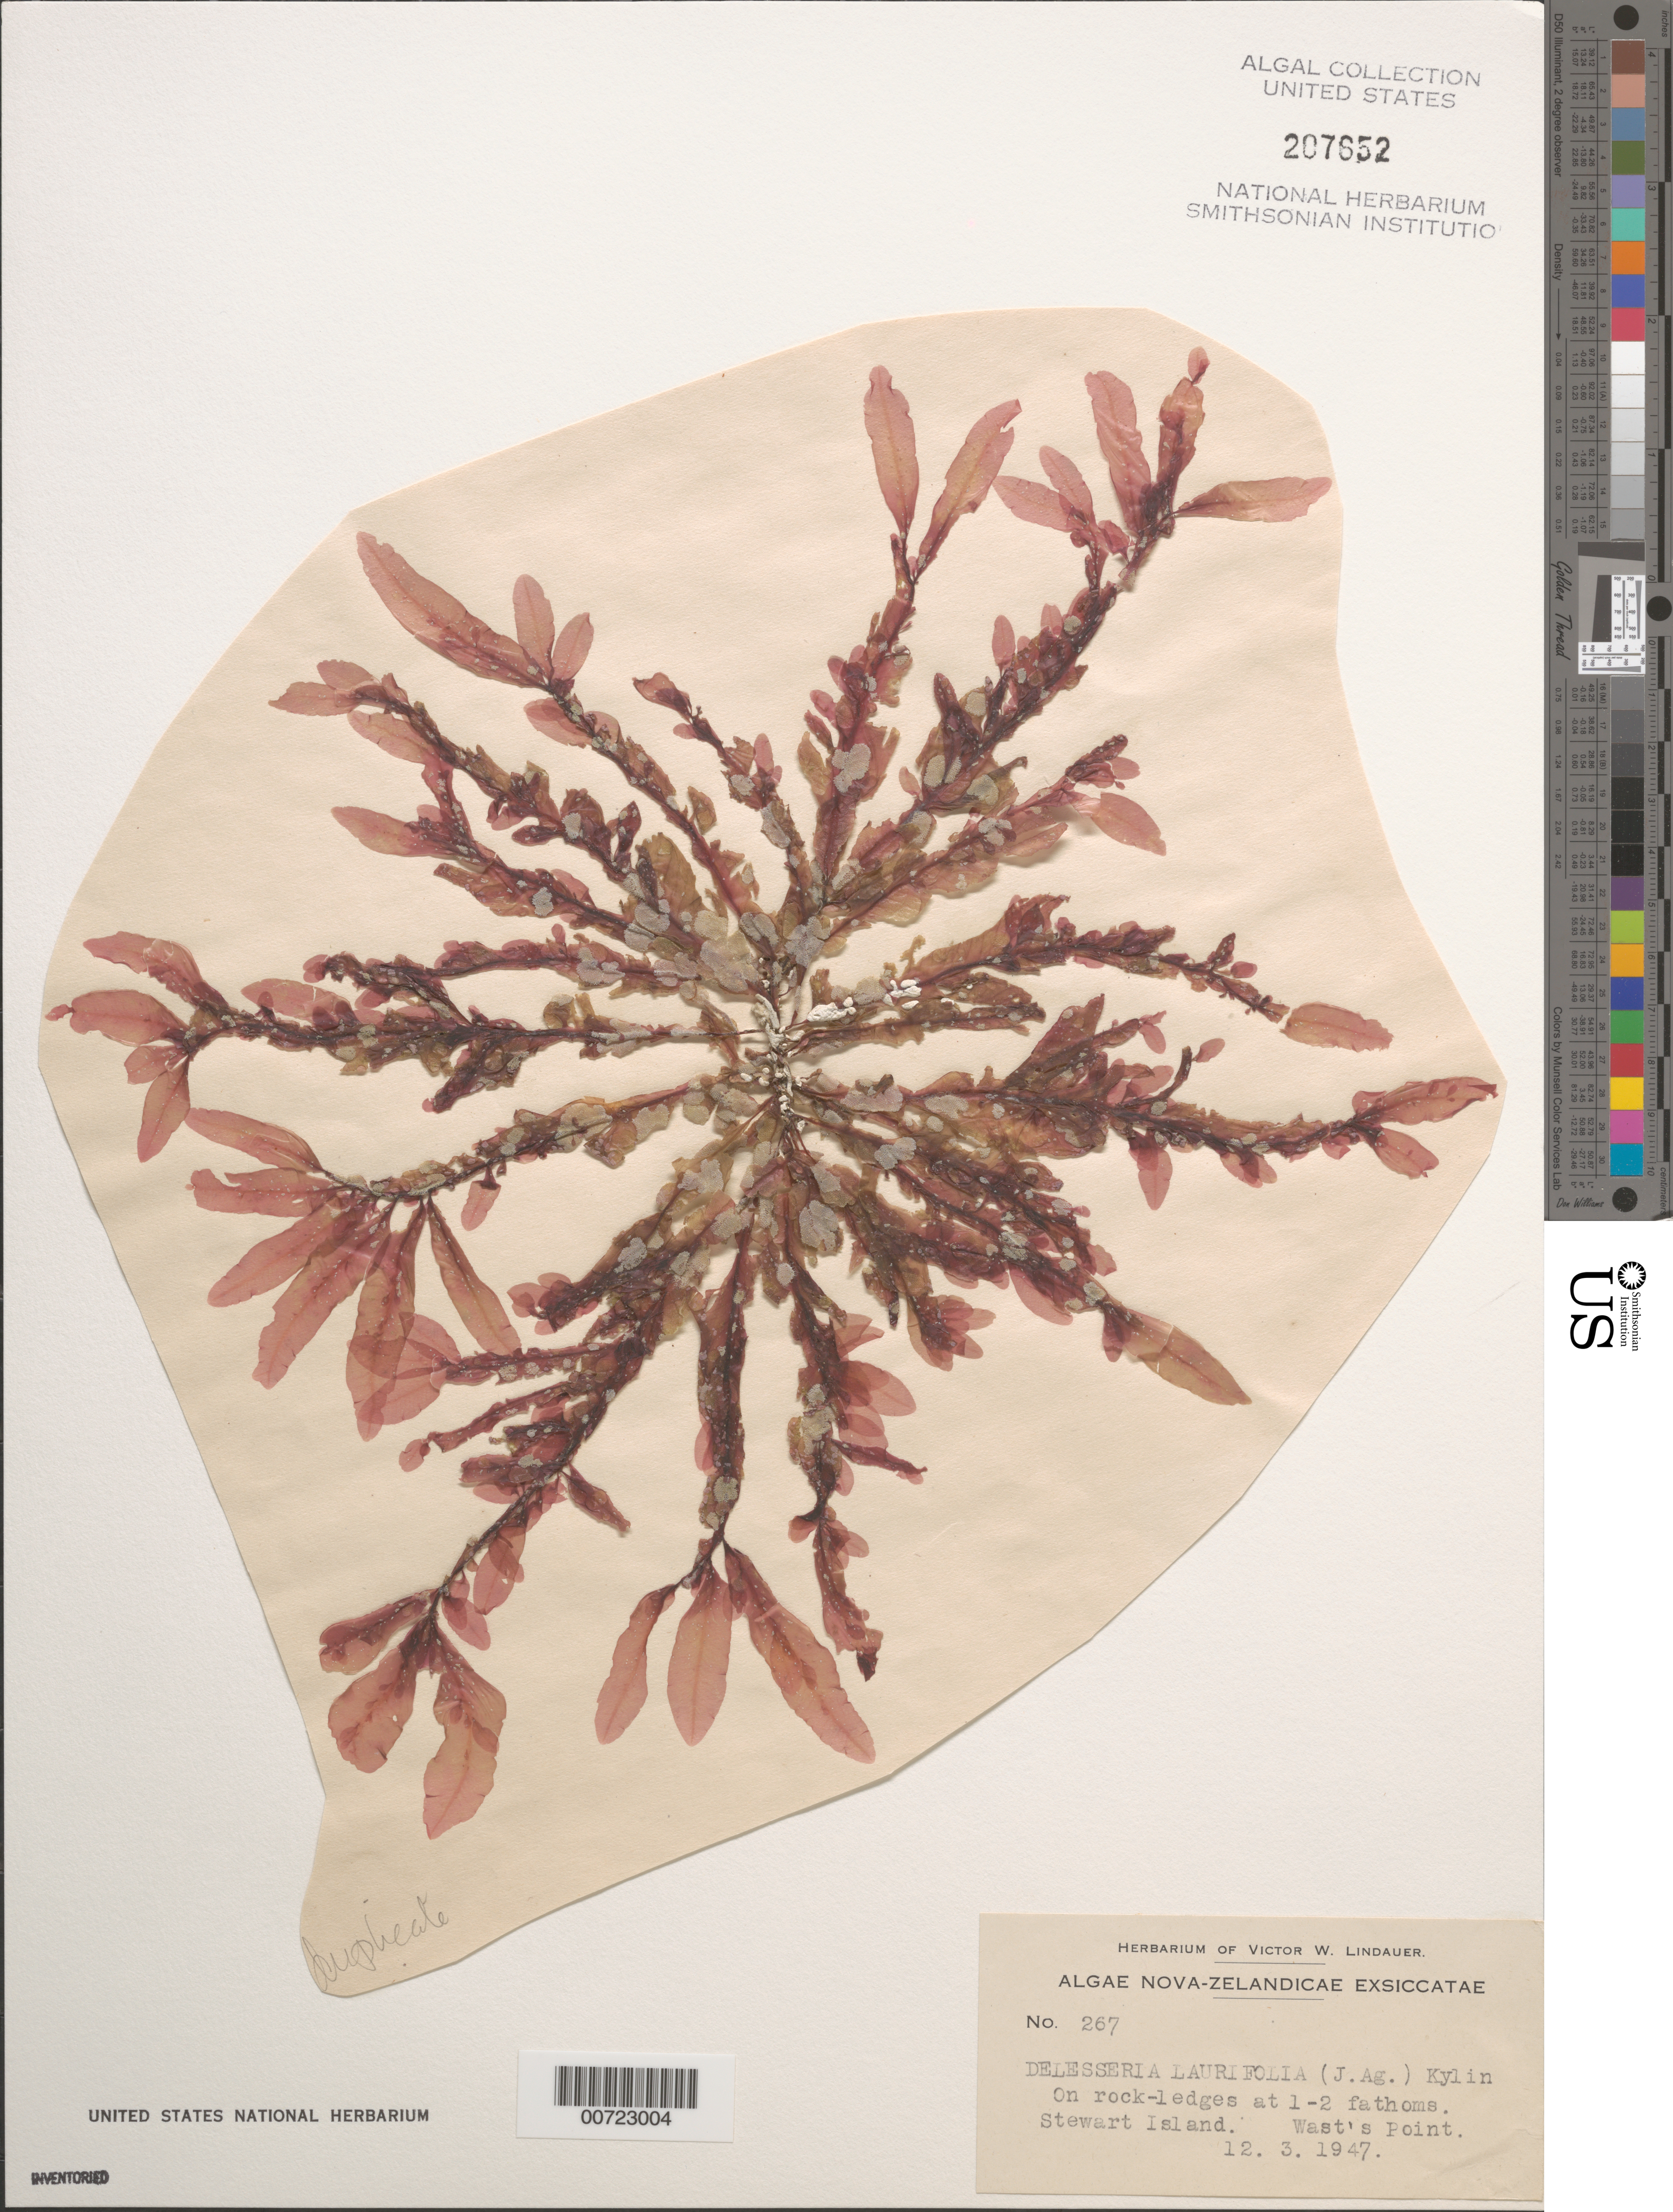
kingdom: Plantae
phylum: Rhodophyta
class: Florideophyceae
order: Ceramiales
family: Delesseriaceae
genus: Delesseria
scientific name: Delesseria laurifolia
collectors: V. Lindauer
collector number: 267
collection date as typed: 12 Mar 1947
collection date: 1947-03-12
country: New Zealand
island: Stewart Island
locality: Wast's Point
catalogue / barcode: US 207652